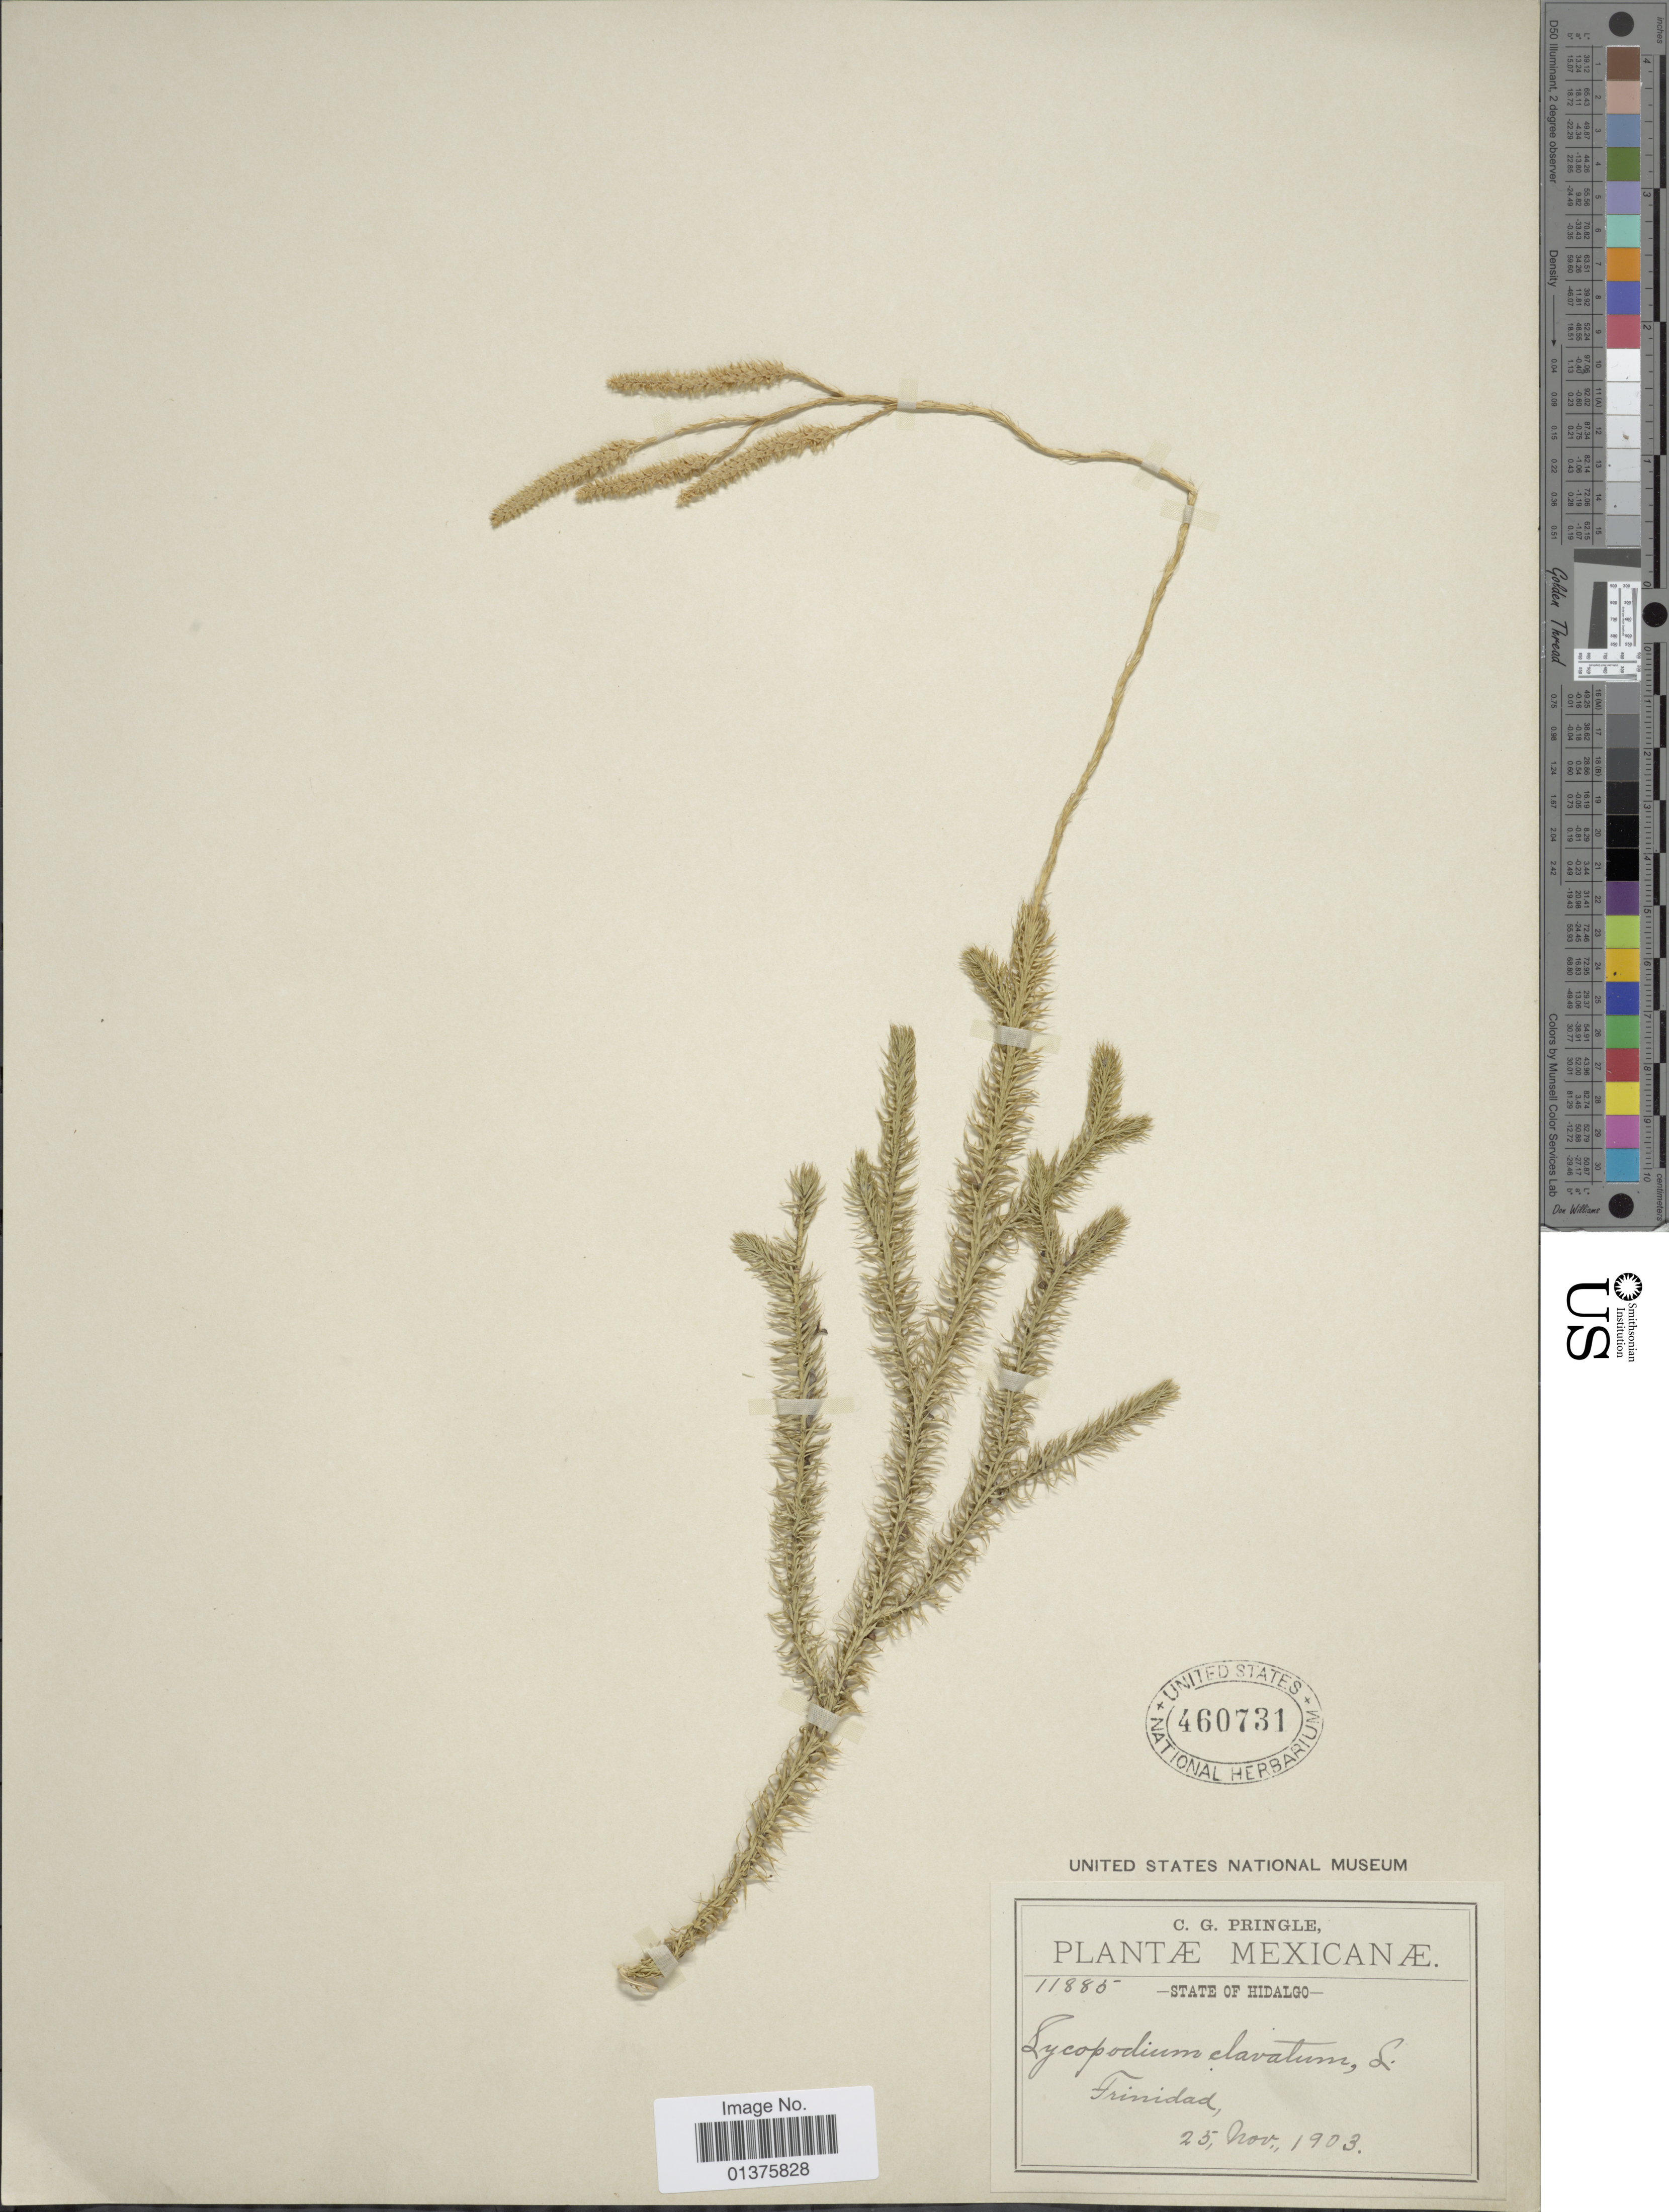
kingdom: Plantae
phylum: Tracheophyta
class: Lycopodiopsida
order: Lycopodiales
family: Lycopodiaceae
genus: Lycopodium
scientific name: Lycopodium clavatum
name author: L.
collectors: C. G. Pringle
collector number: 11885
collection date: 1903-11-25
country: Mexico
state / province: Hidalgo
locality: Trinidad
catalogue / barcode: US 460731